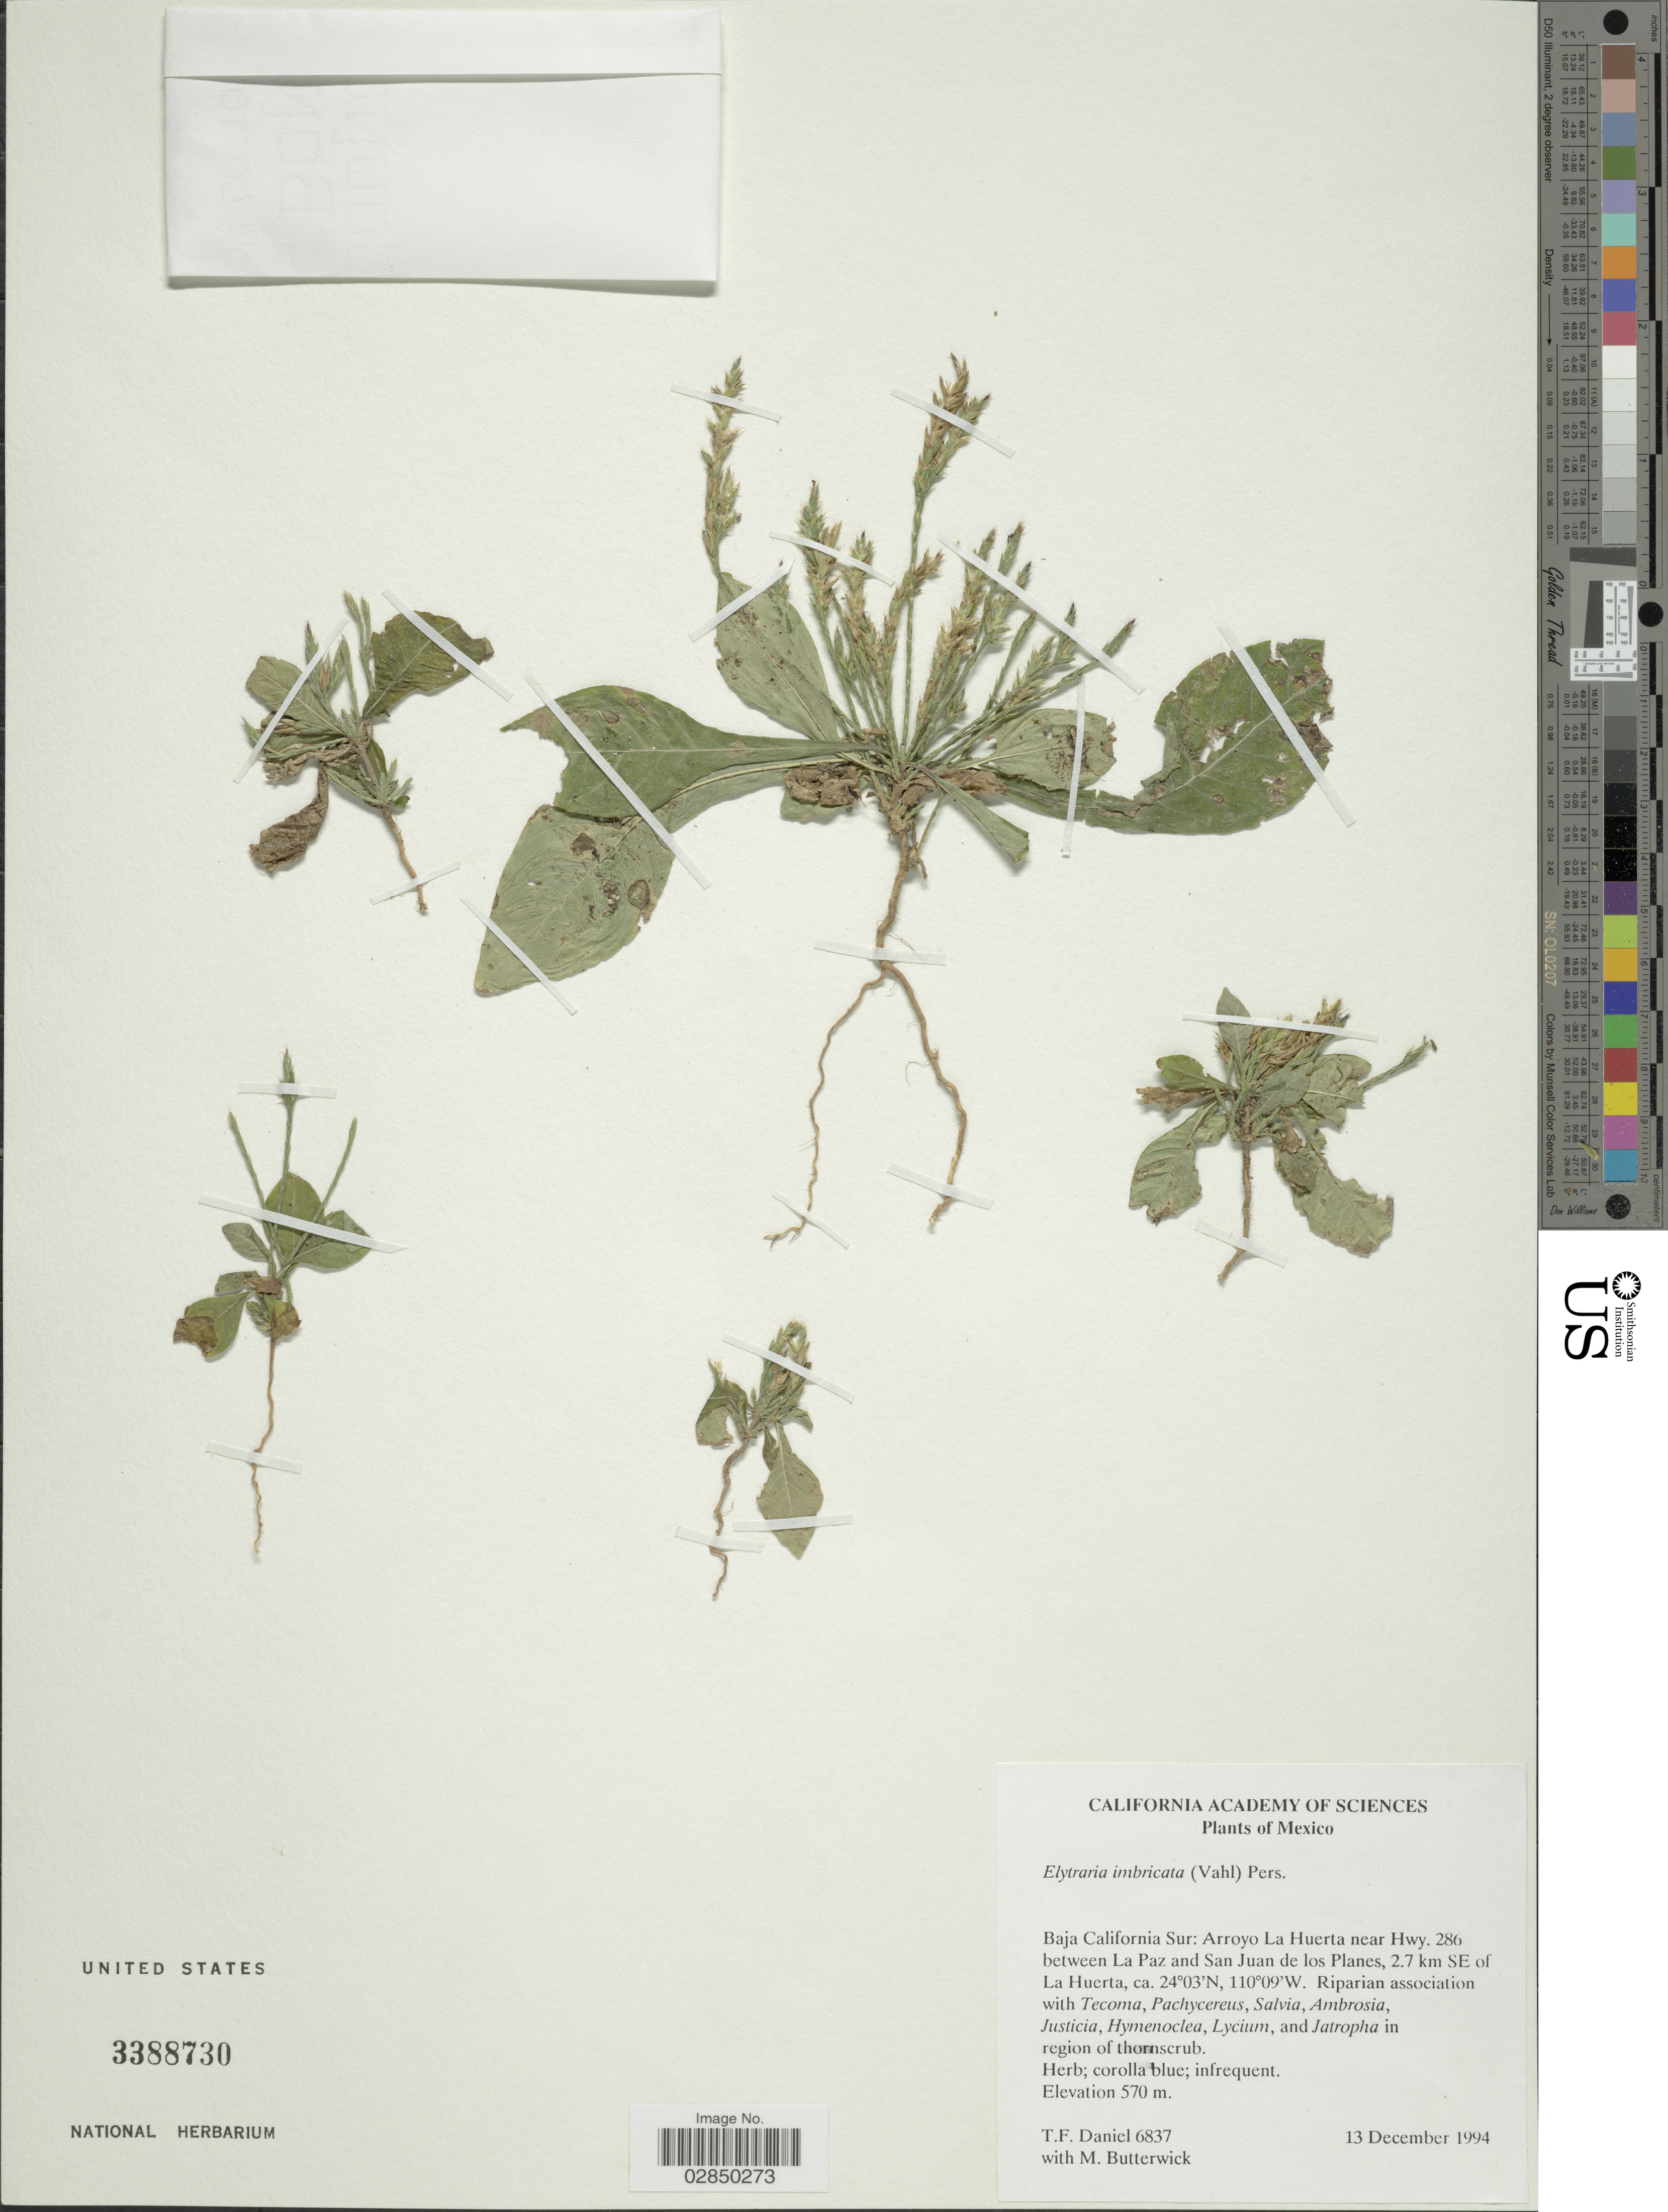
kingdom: Plantae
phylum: Tracheophyta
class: Magnoliopsida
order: Lamiales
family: Acanthaceae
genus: Elytraria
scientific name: Elytraria imbricata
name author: (Vahl) Pers.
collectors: T. F. Daniel & M. Butterwick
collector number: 6837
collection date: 1994-12-13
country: Mexico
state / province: Baja California Sur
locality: Arroyo La Huerta near Hwy. 286 between La Paz and San Juan de los Planes, 2.7 km SE of La Huerta.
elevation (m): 570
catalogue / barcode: US 3388730